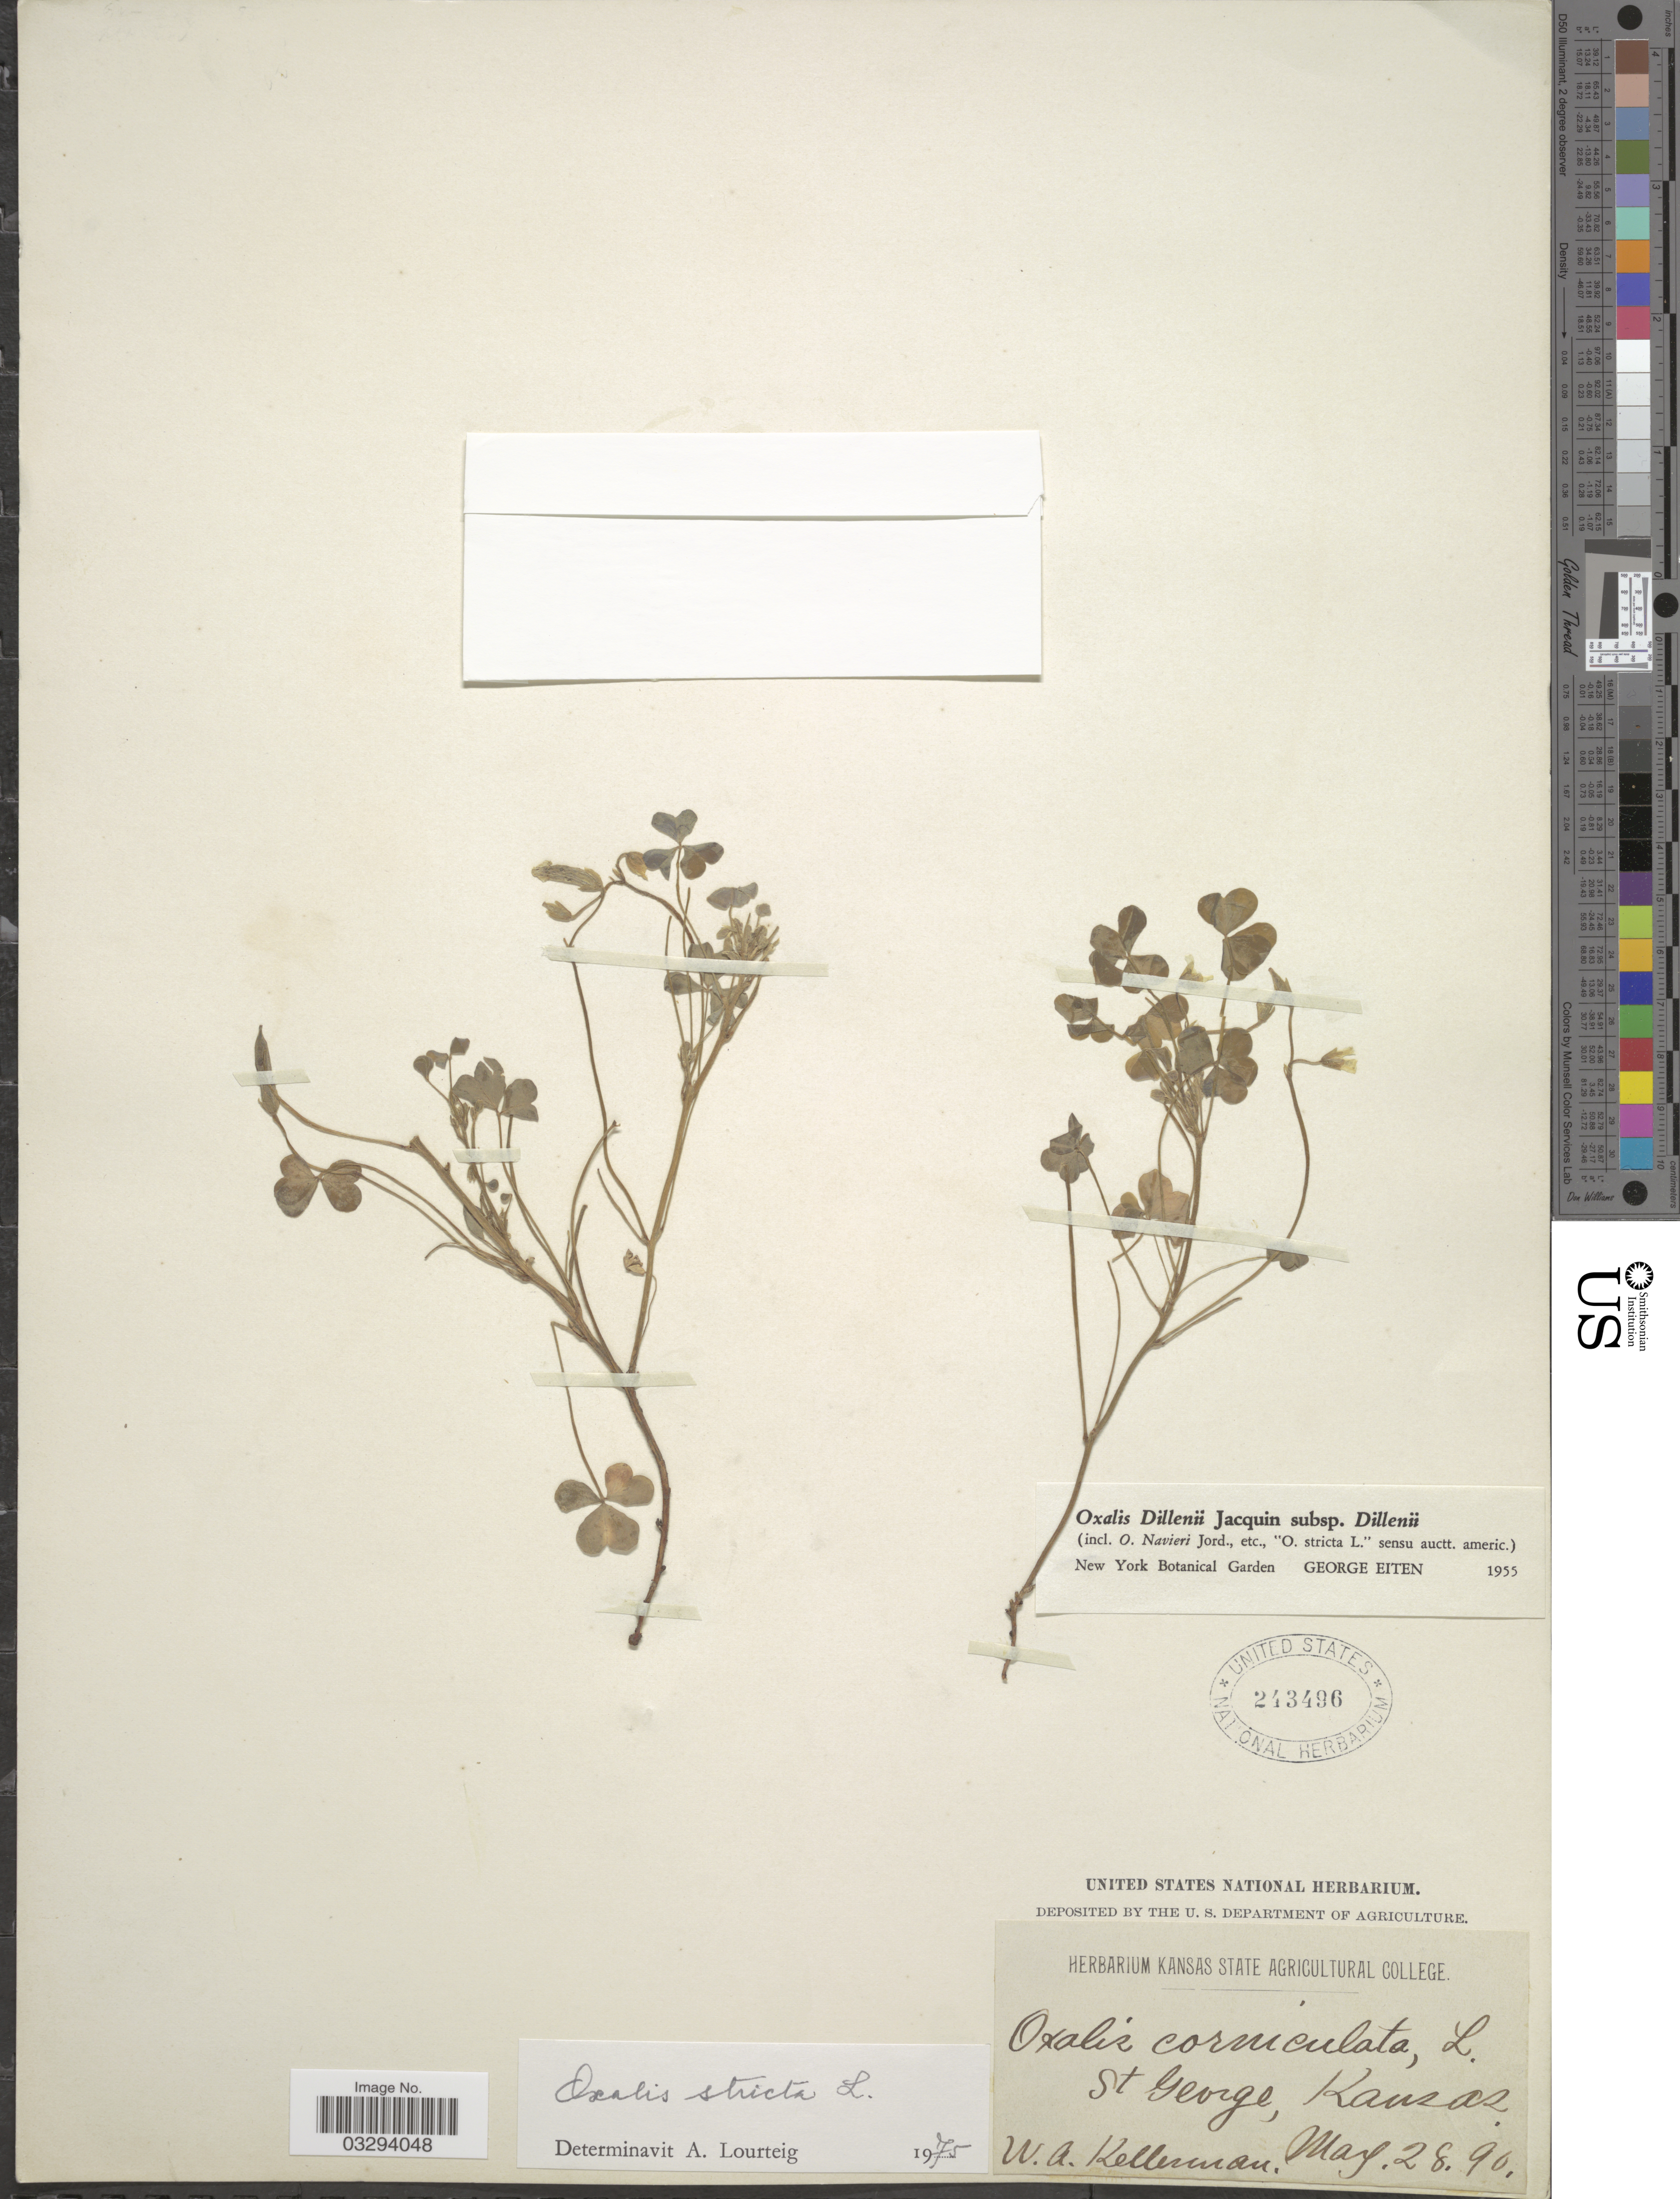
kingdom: Plantae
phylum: Tracheophyta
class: Magnoliopsida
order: Oxalidales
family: Oxalidaceae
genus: Oxalis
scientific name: Oxalis stricta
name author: L.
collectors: W. Kellerman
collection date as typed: Transcribed d/m/y: 28/5/90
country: United States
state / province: Kansas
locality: St George.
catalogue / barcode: US 243496